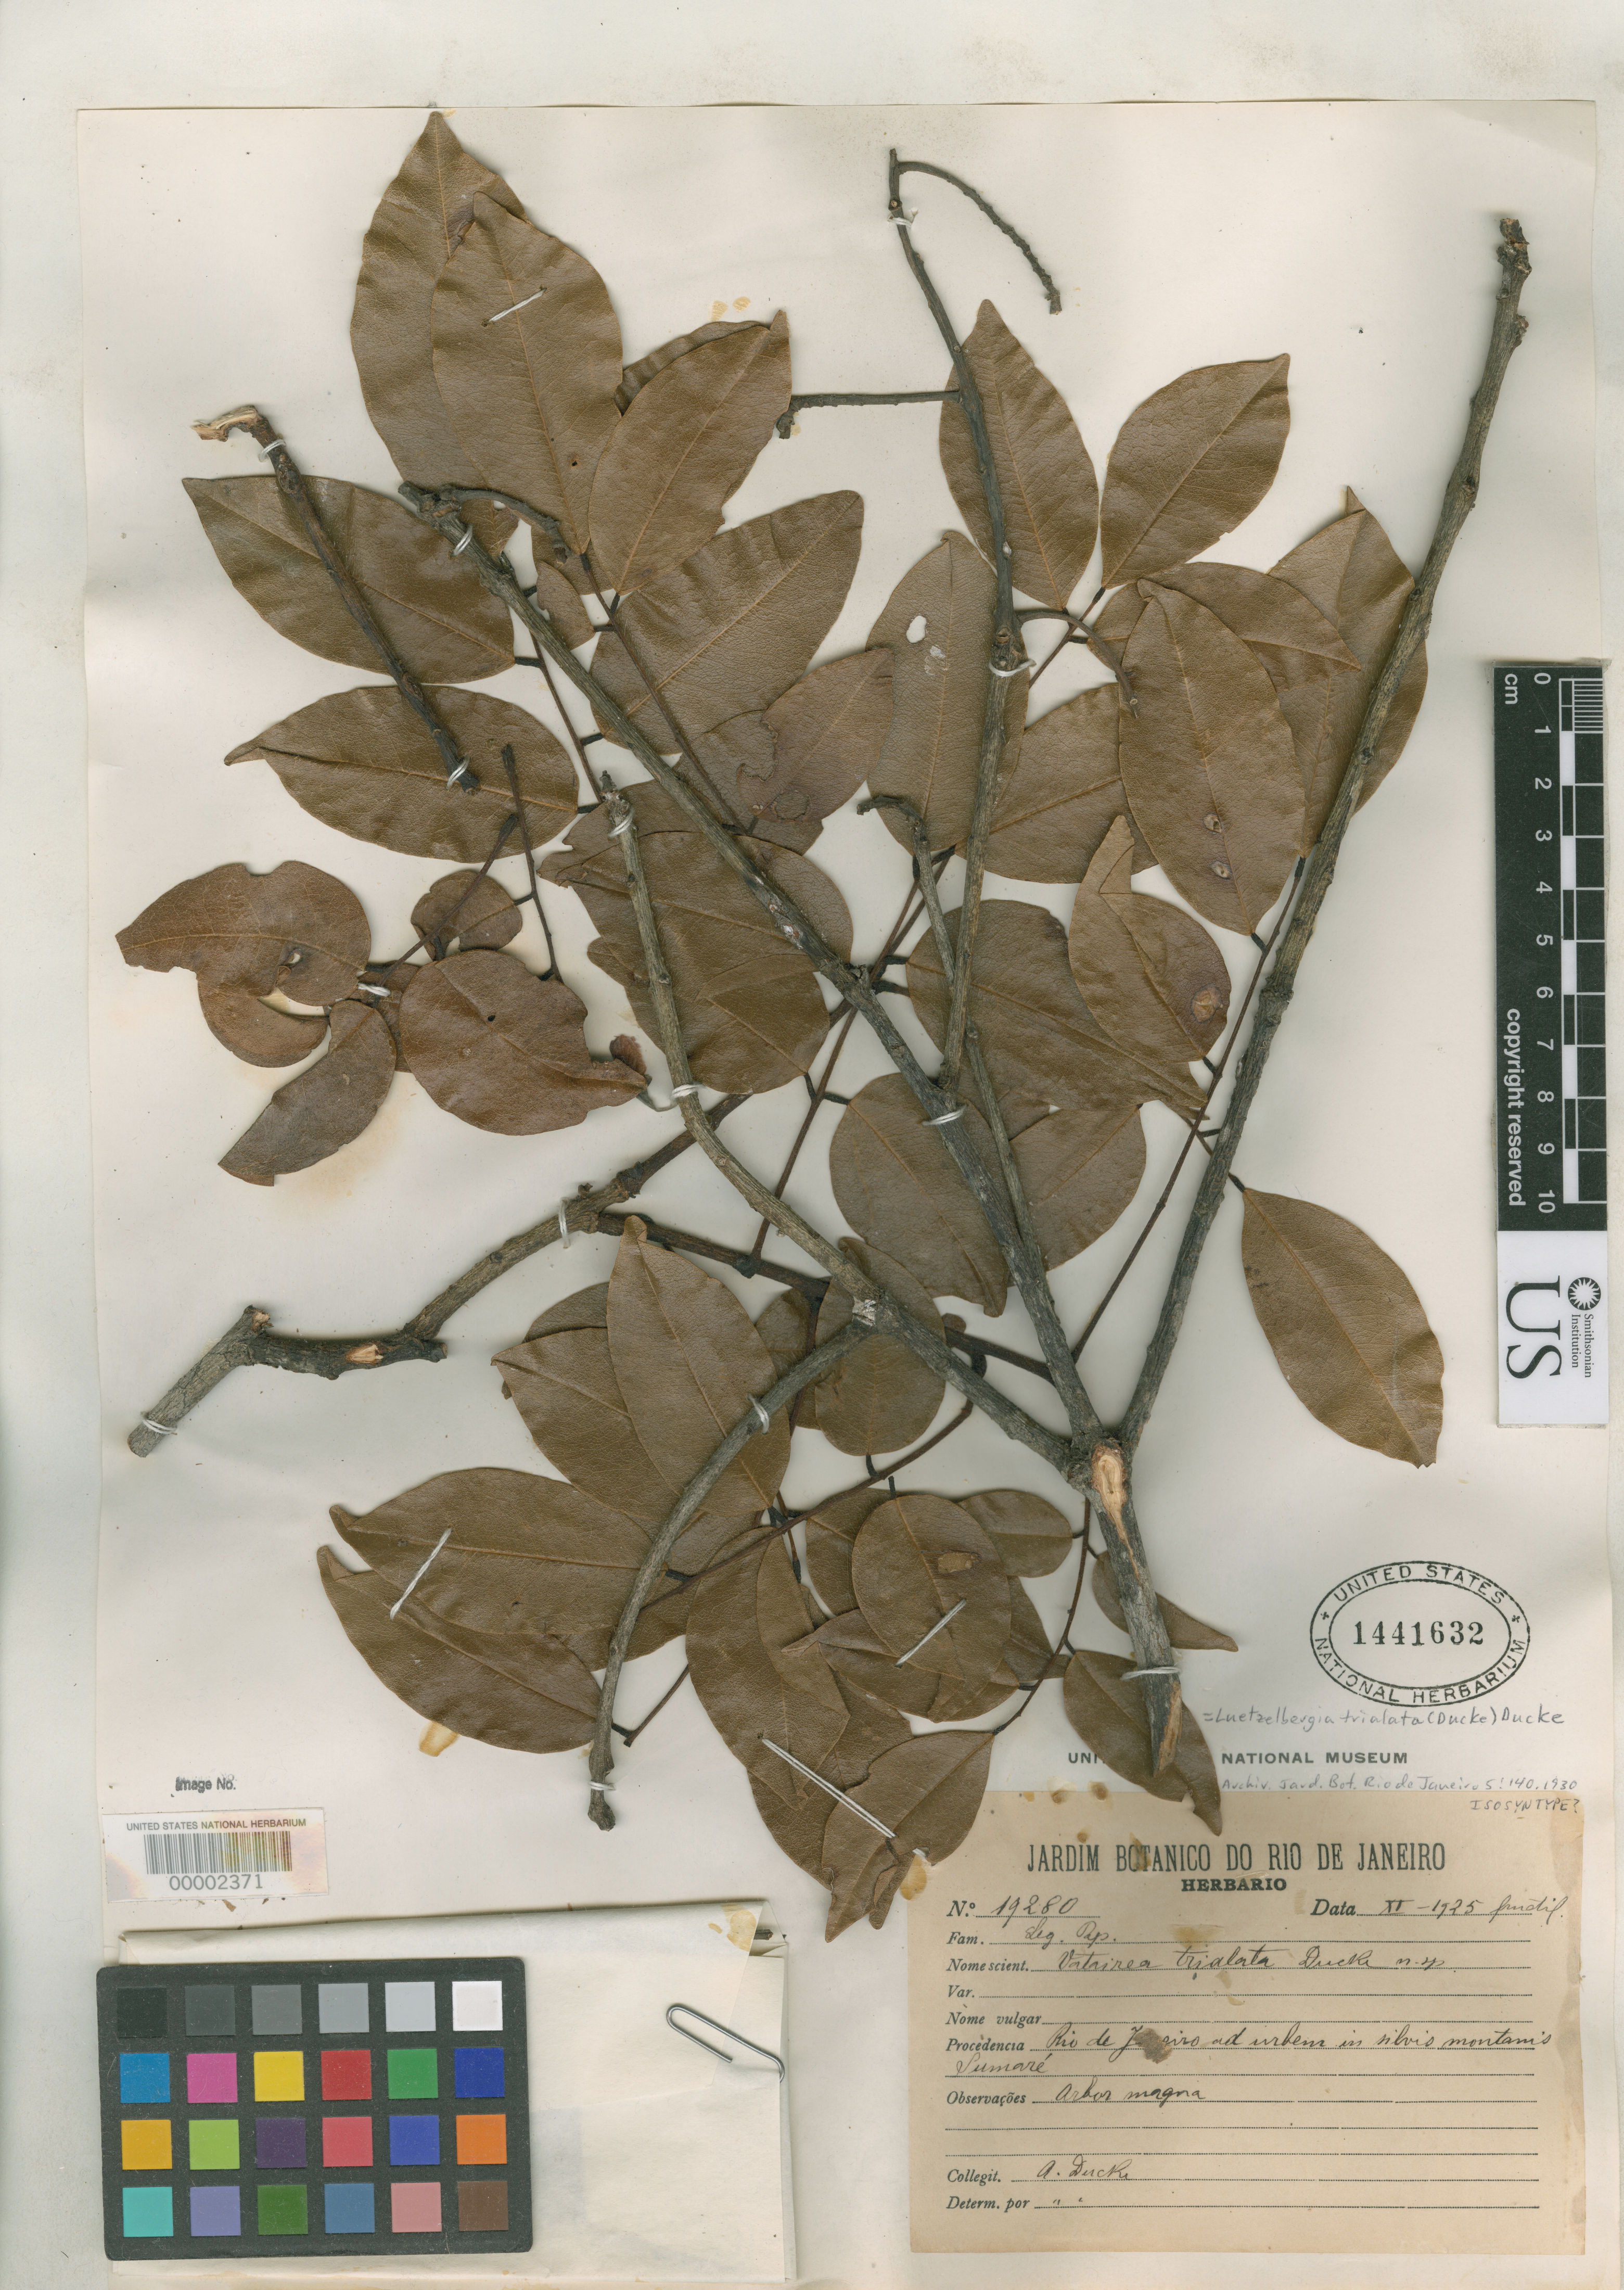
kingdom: Plantae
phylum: Tracheophyta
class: Magnoliopsida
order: Fabales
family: Fabaceae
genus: Vatairea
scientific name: Vatairea trialata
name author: Ducke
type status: Isosyntype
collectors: A. Ducke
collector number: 19280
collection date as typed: Nov 1925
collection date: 1925-11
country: Brazil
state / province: Rio de Janeiro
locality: Rio de Janeiro ad urben in silvis montanis Sumare.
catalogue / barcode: US 1441632